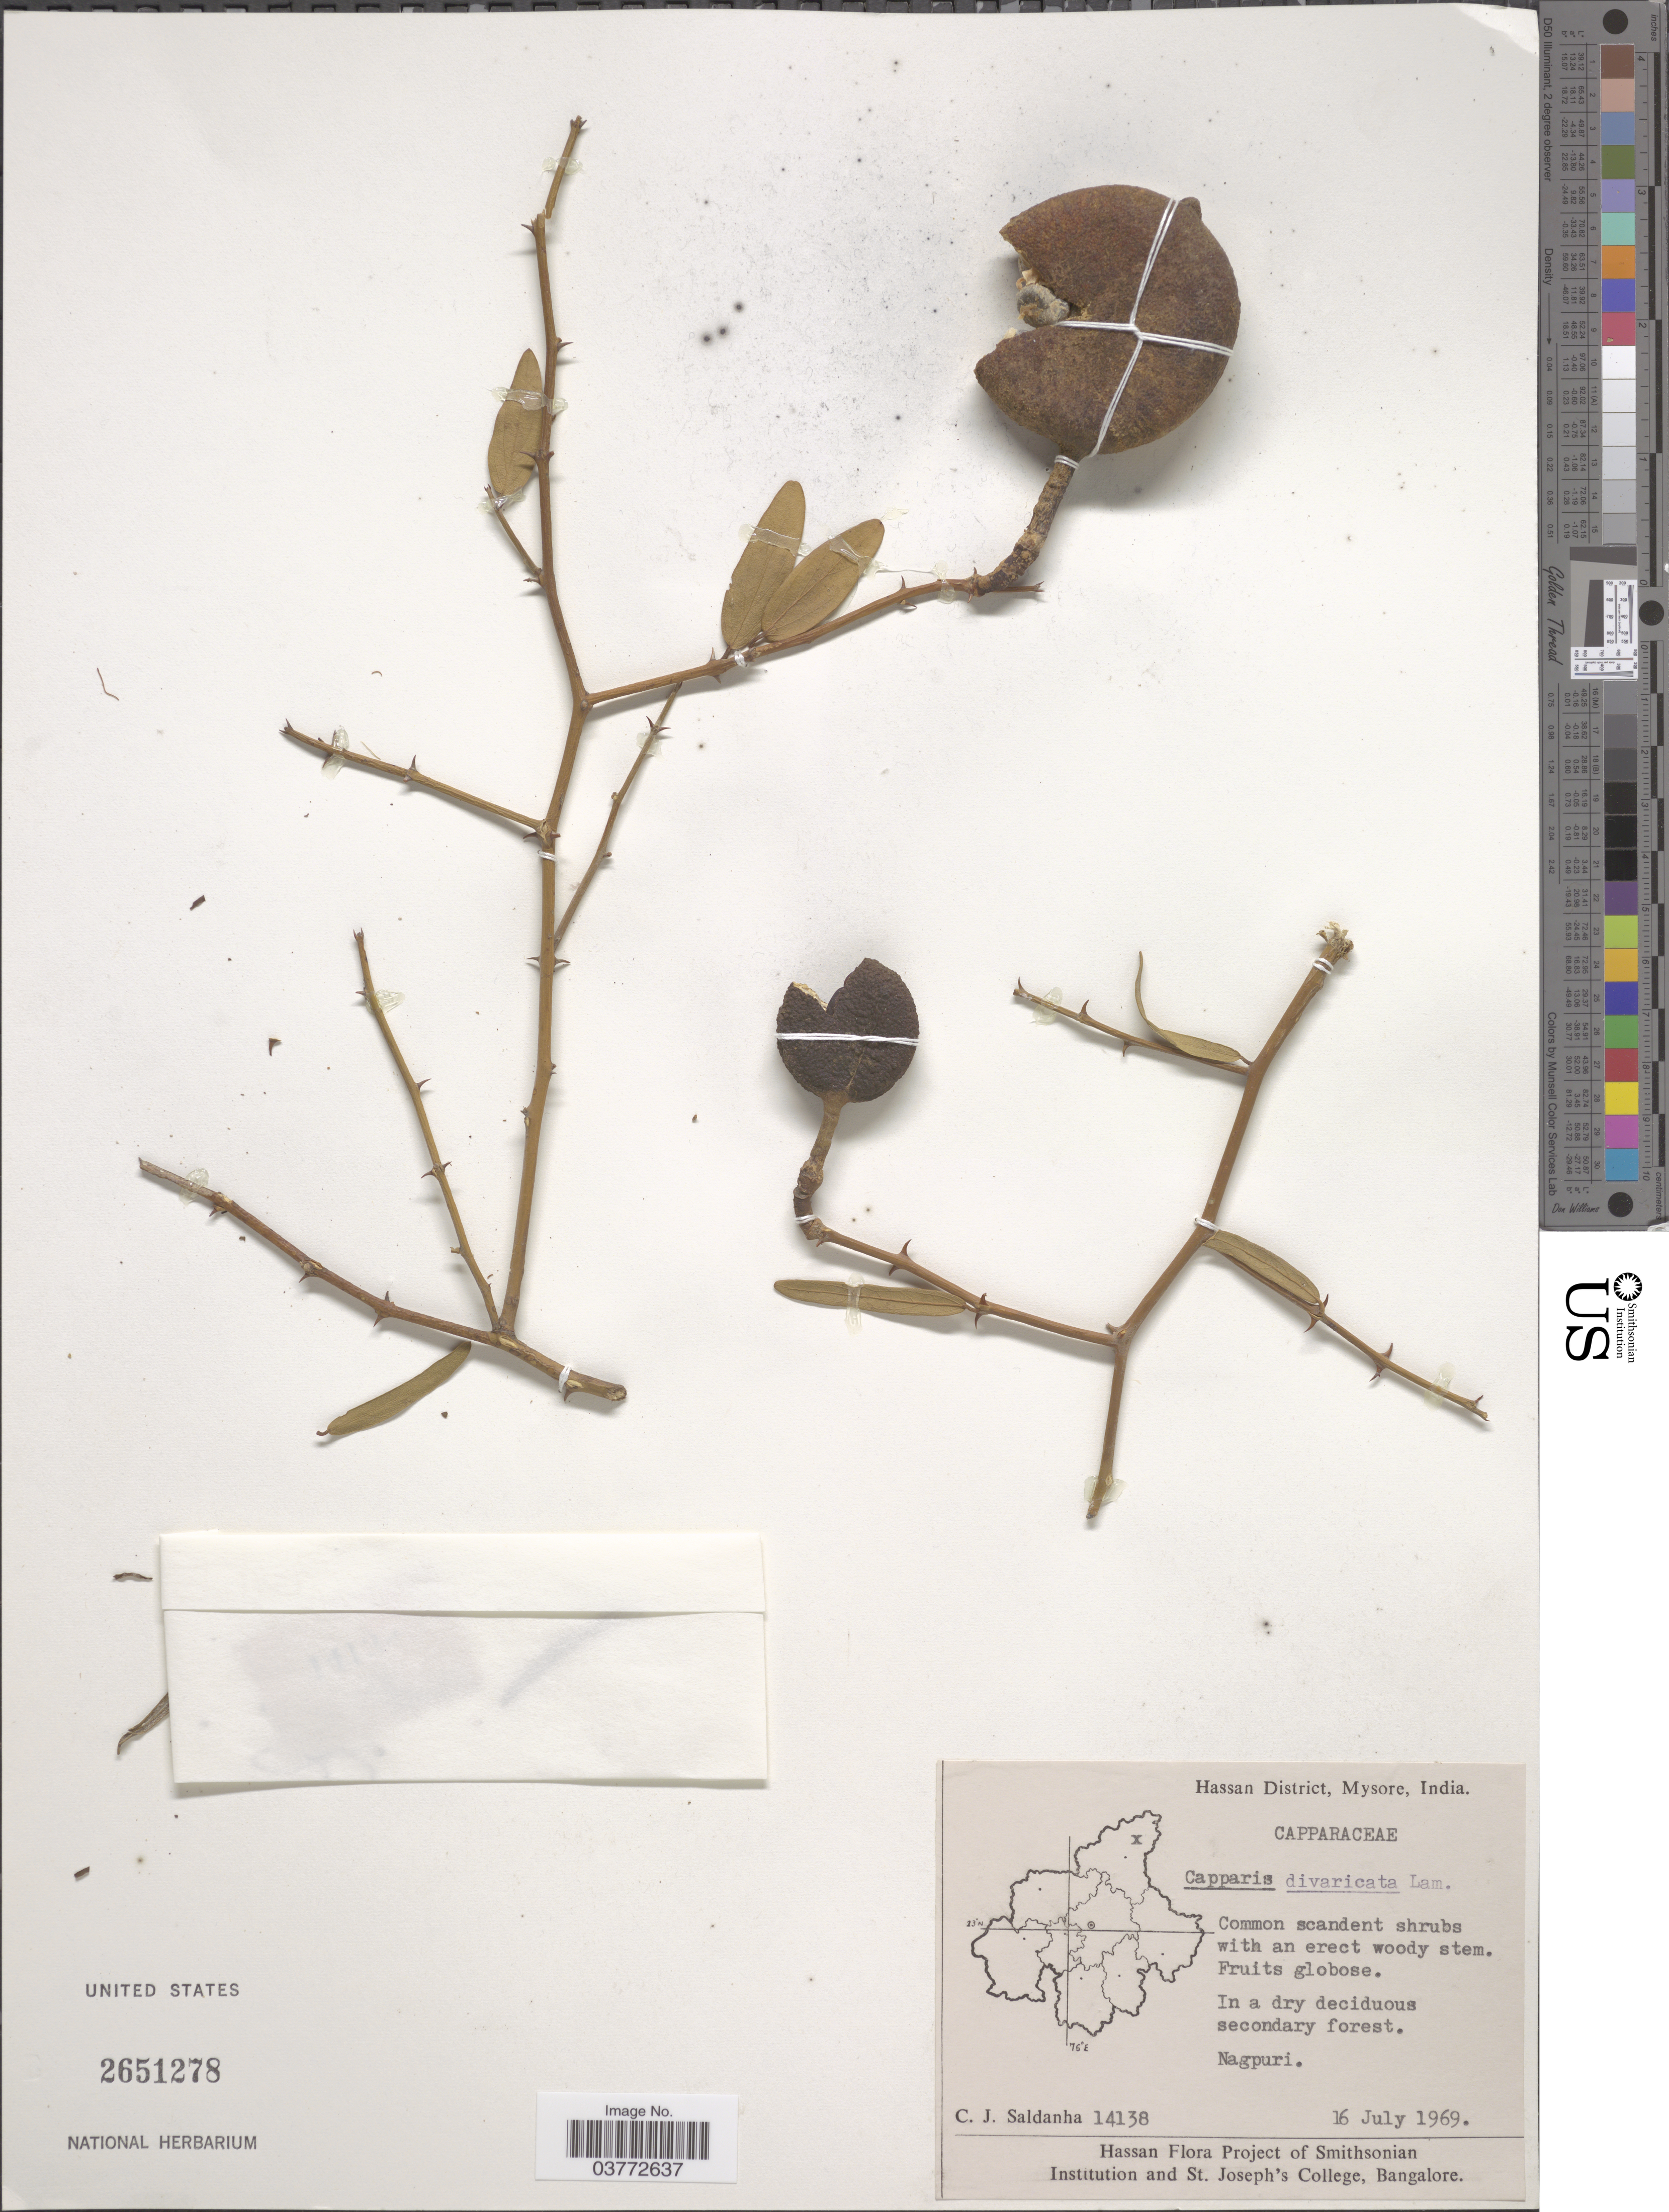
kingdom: Plantae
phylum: Tracheophyta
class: Magnoliopsida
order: Brassicales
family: Capparaceae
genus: Capparis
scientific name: Capparis divaricata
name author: Lam.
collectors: C. J. Saldanha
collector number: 14138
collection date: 1969-07-16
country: India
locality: Hassan District, Mysore. Nagpuri.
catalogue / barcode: US 2651278